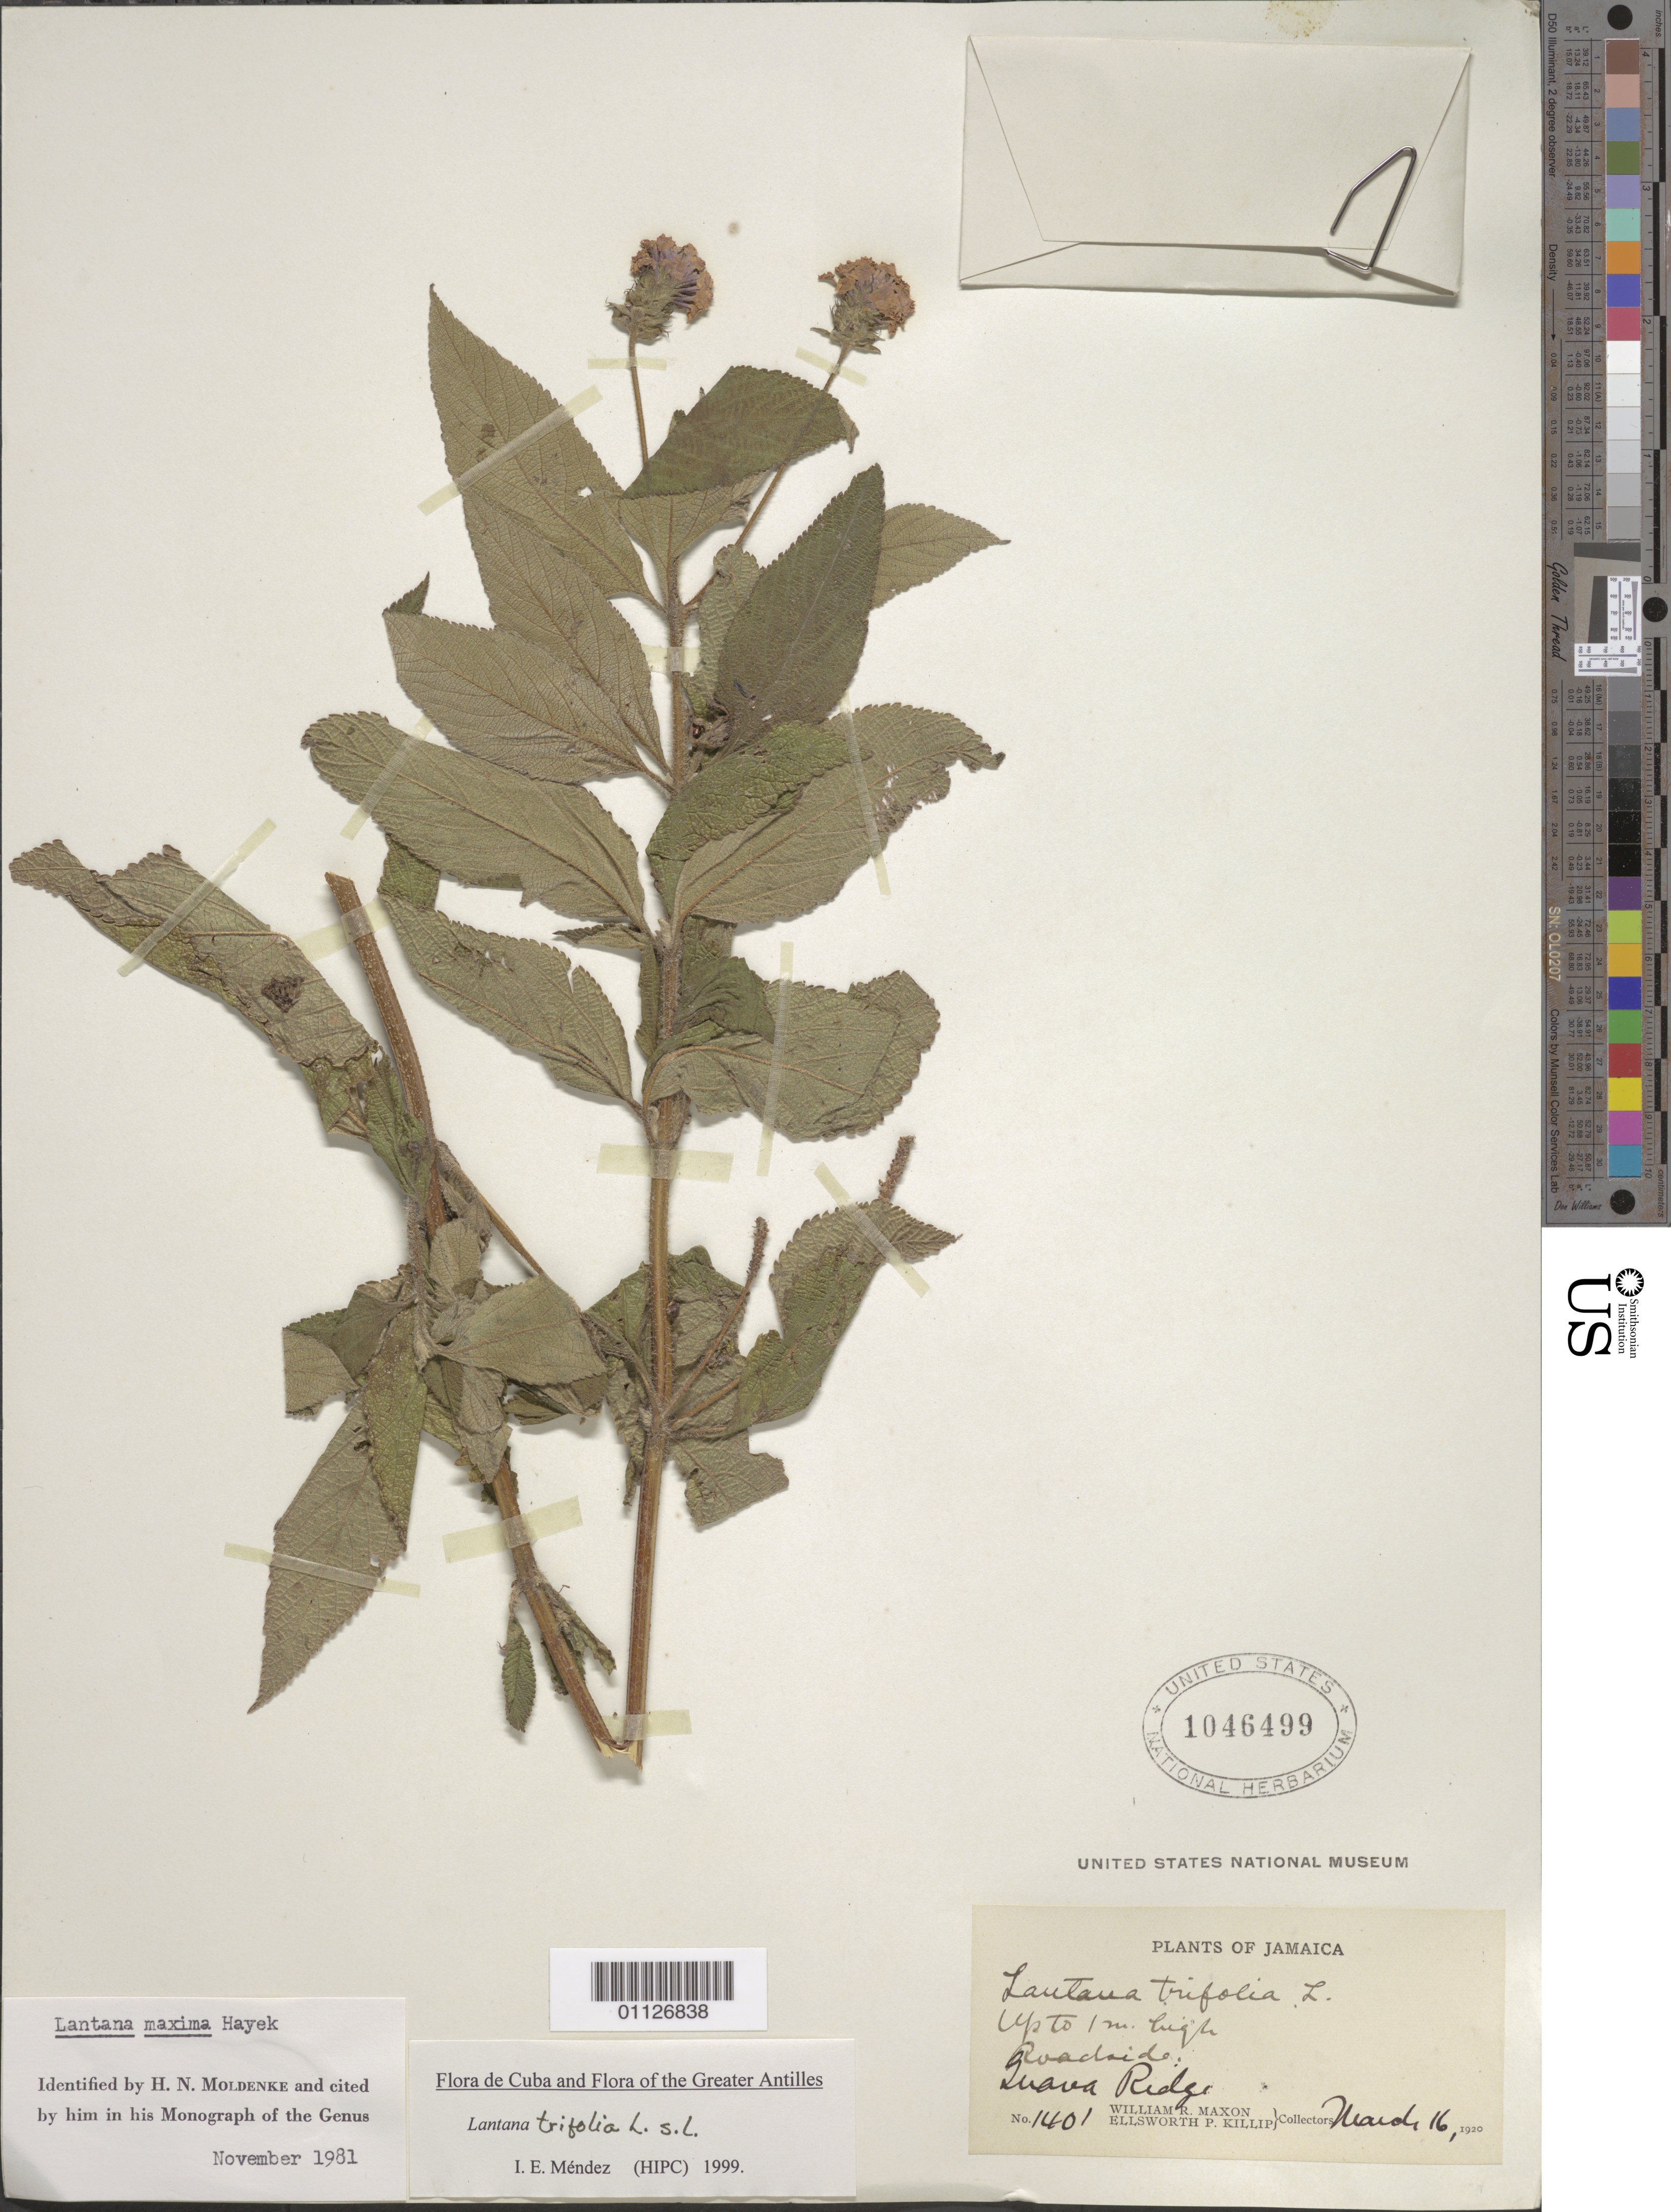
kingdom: Plantae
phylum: Tracheophyta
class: Magnoliopsida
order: Lamiales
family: Verbenaceae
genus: Lantana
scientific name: Lantana trifolia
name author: L.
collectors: W. R. Maxon & E. P. Killip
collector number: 1401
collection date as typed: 16 Mar 1920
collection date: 1920-03-16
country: Jamaica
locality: Guava Ridge, roadside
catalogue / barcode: US 1046499